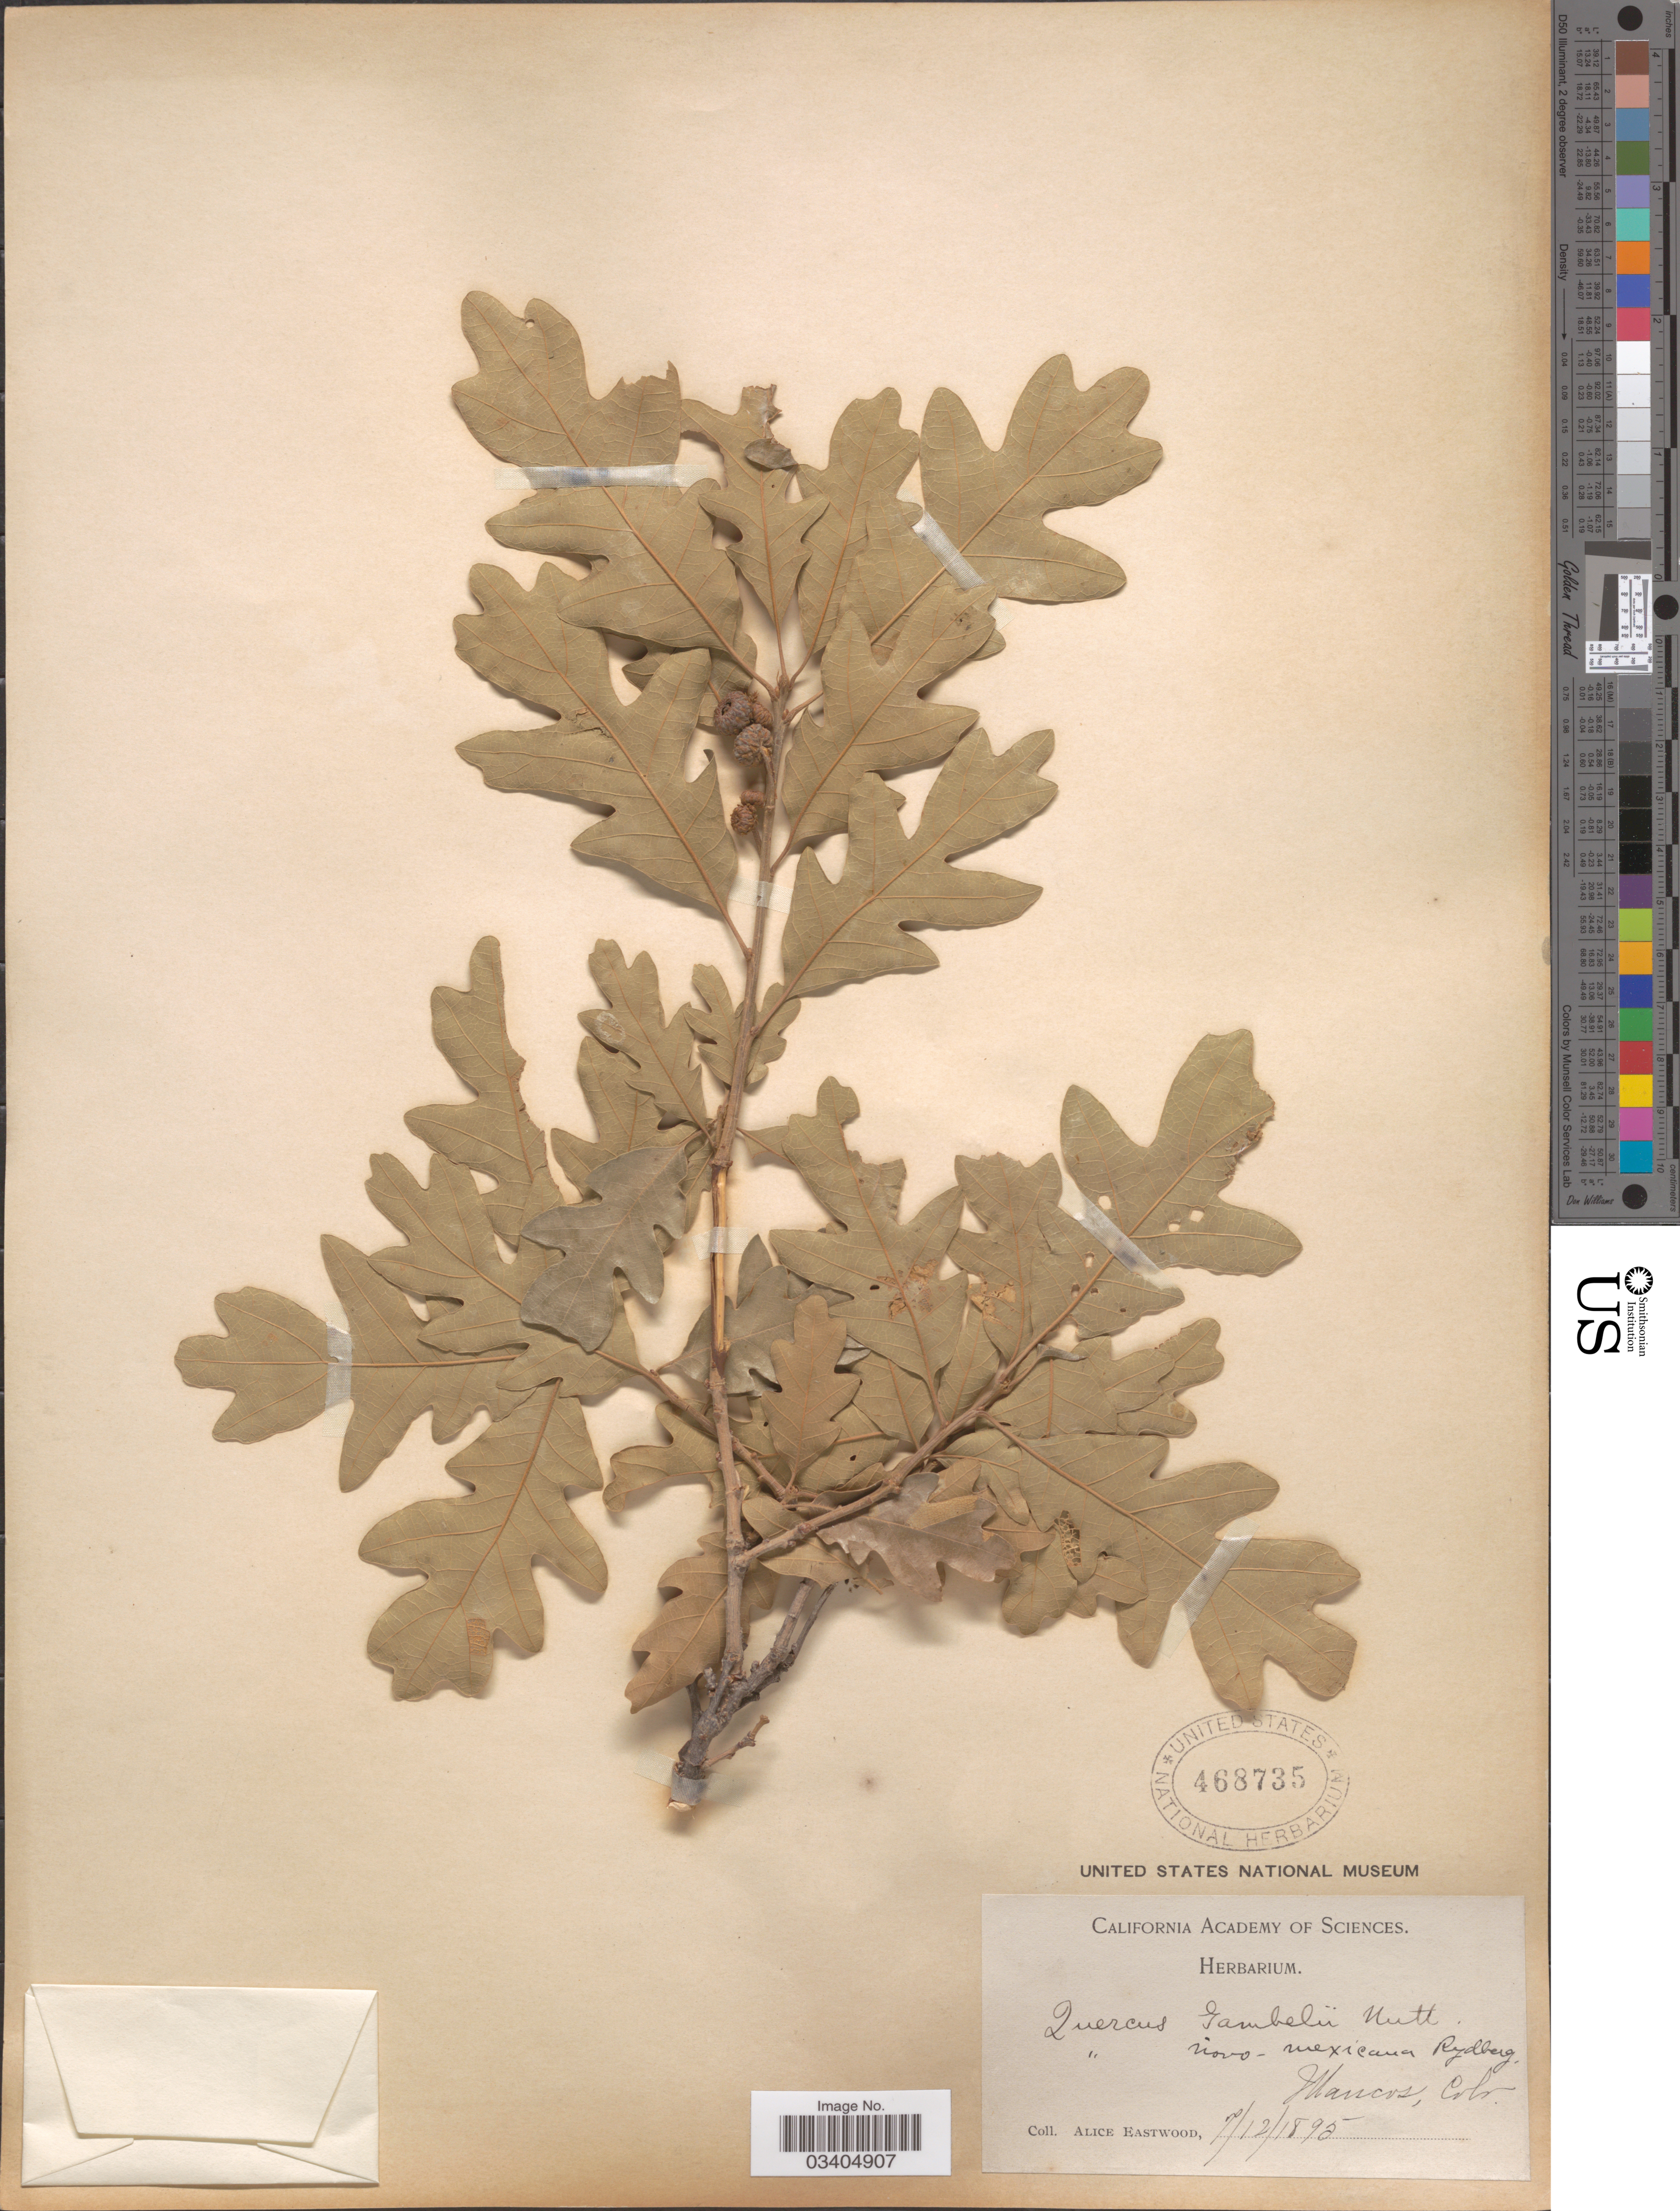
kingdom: Plantae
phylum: Tracheophyta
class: Magnoliopsida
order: Fagales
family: Fagaceae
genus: Quercus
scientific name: Quercus gambelii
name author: Nutt.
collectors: A. Eastwood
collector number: s.n,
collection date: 1895-07-12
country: United States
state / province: Colorado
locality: Mancos.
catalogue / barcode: US 468735